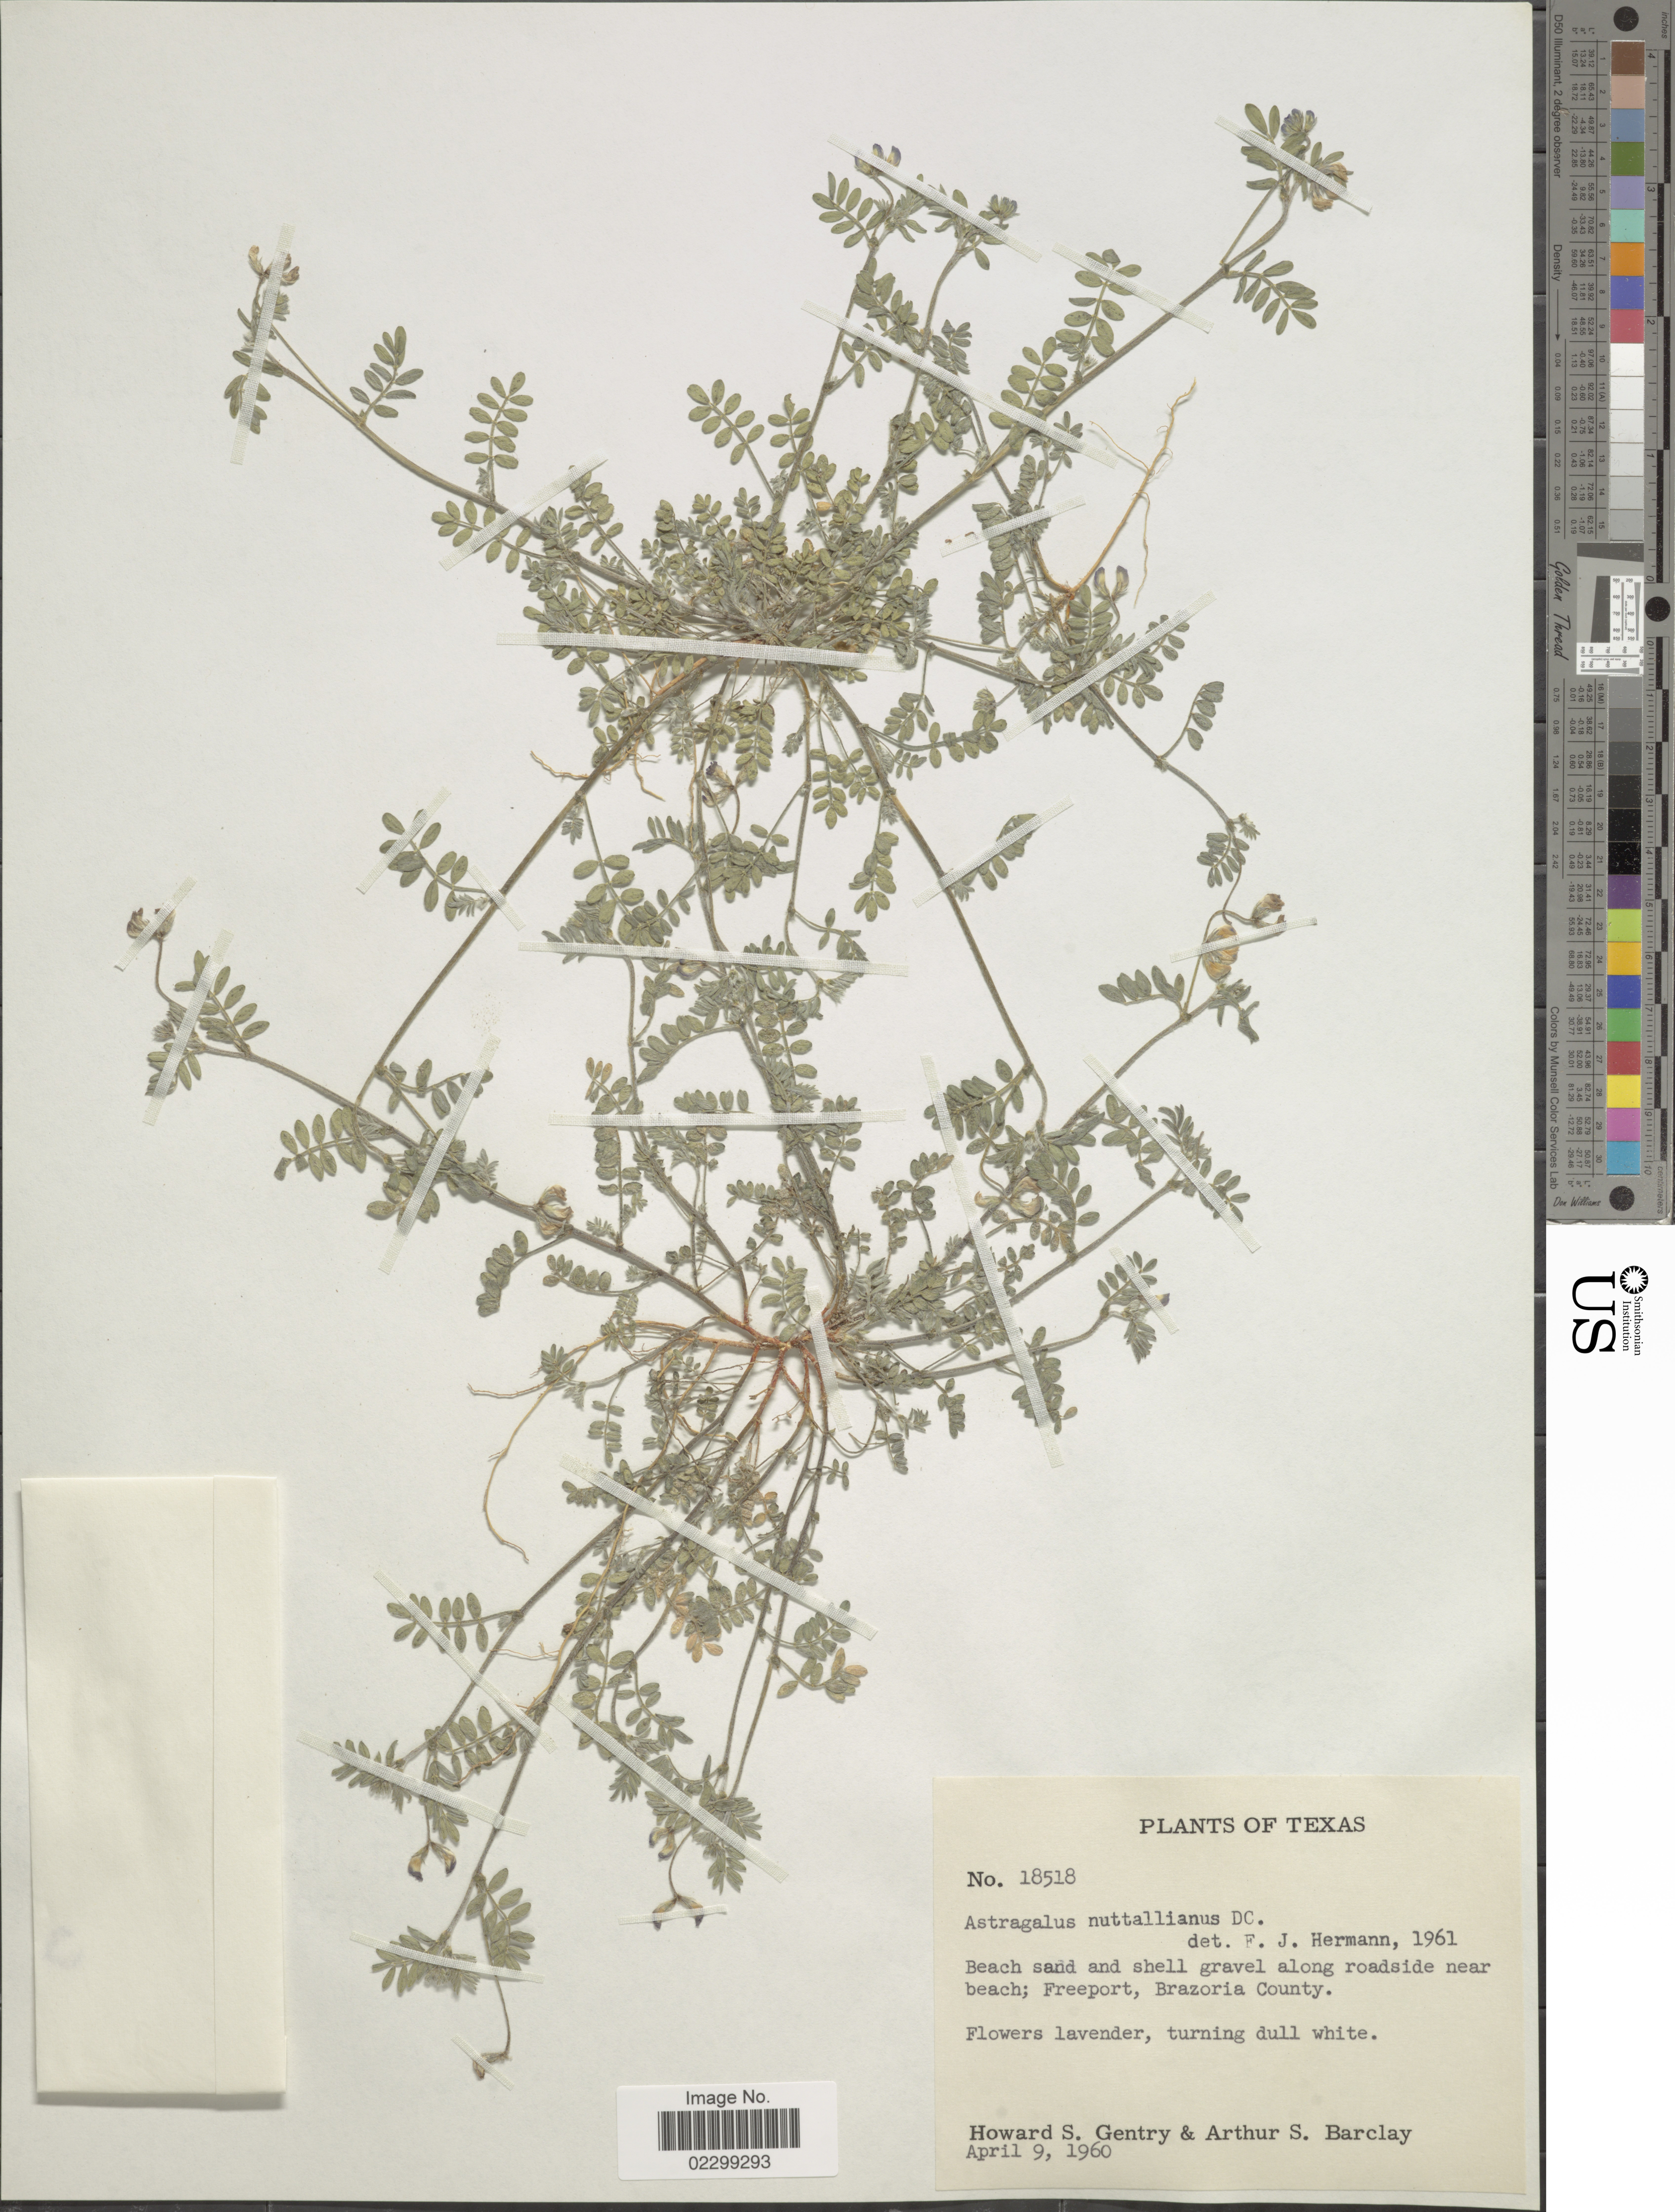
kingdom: Plantae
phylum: Tracheophyta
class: Magnoliopsida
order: Fabales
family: Fabaceae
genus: Astragalus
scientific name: Astragalus austrinus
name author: (Small) O.E. Schulz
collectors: H. S. Gentry & A. S. Barclay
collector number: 18518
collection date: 1960-04-09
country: United States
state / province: Texas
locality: Beach sand and shell gravel along roadside near beach; Freeport, Brazoria County